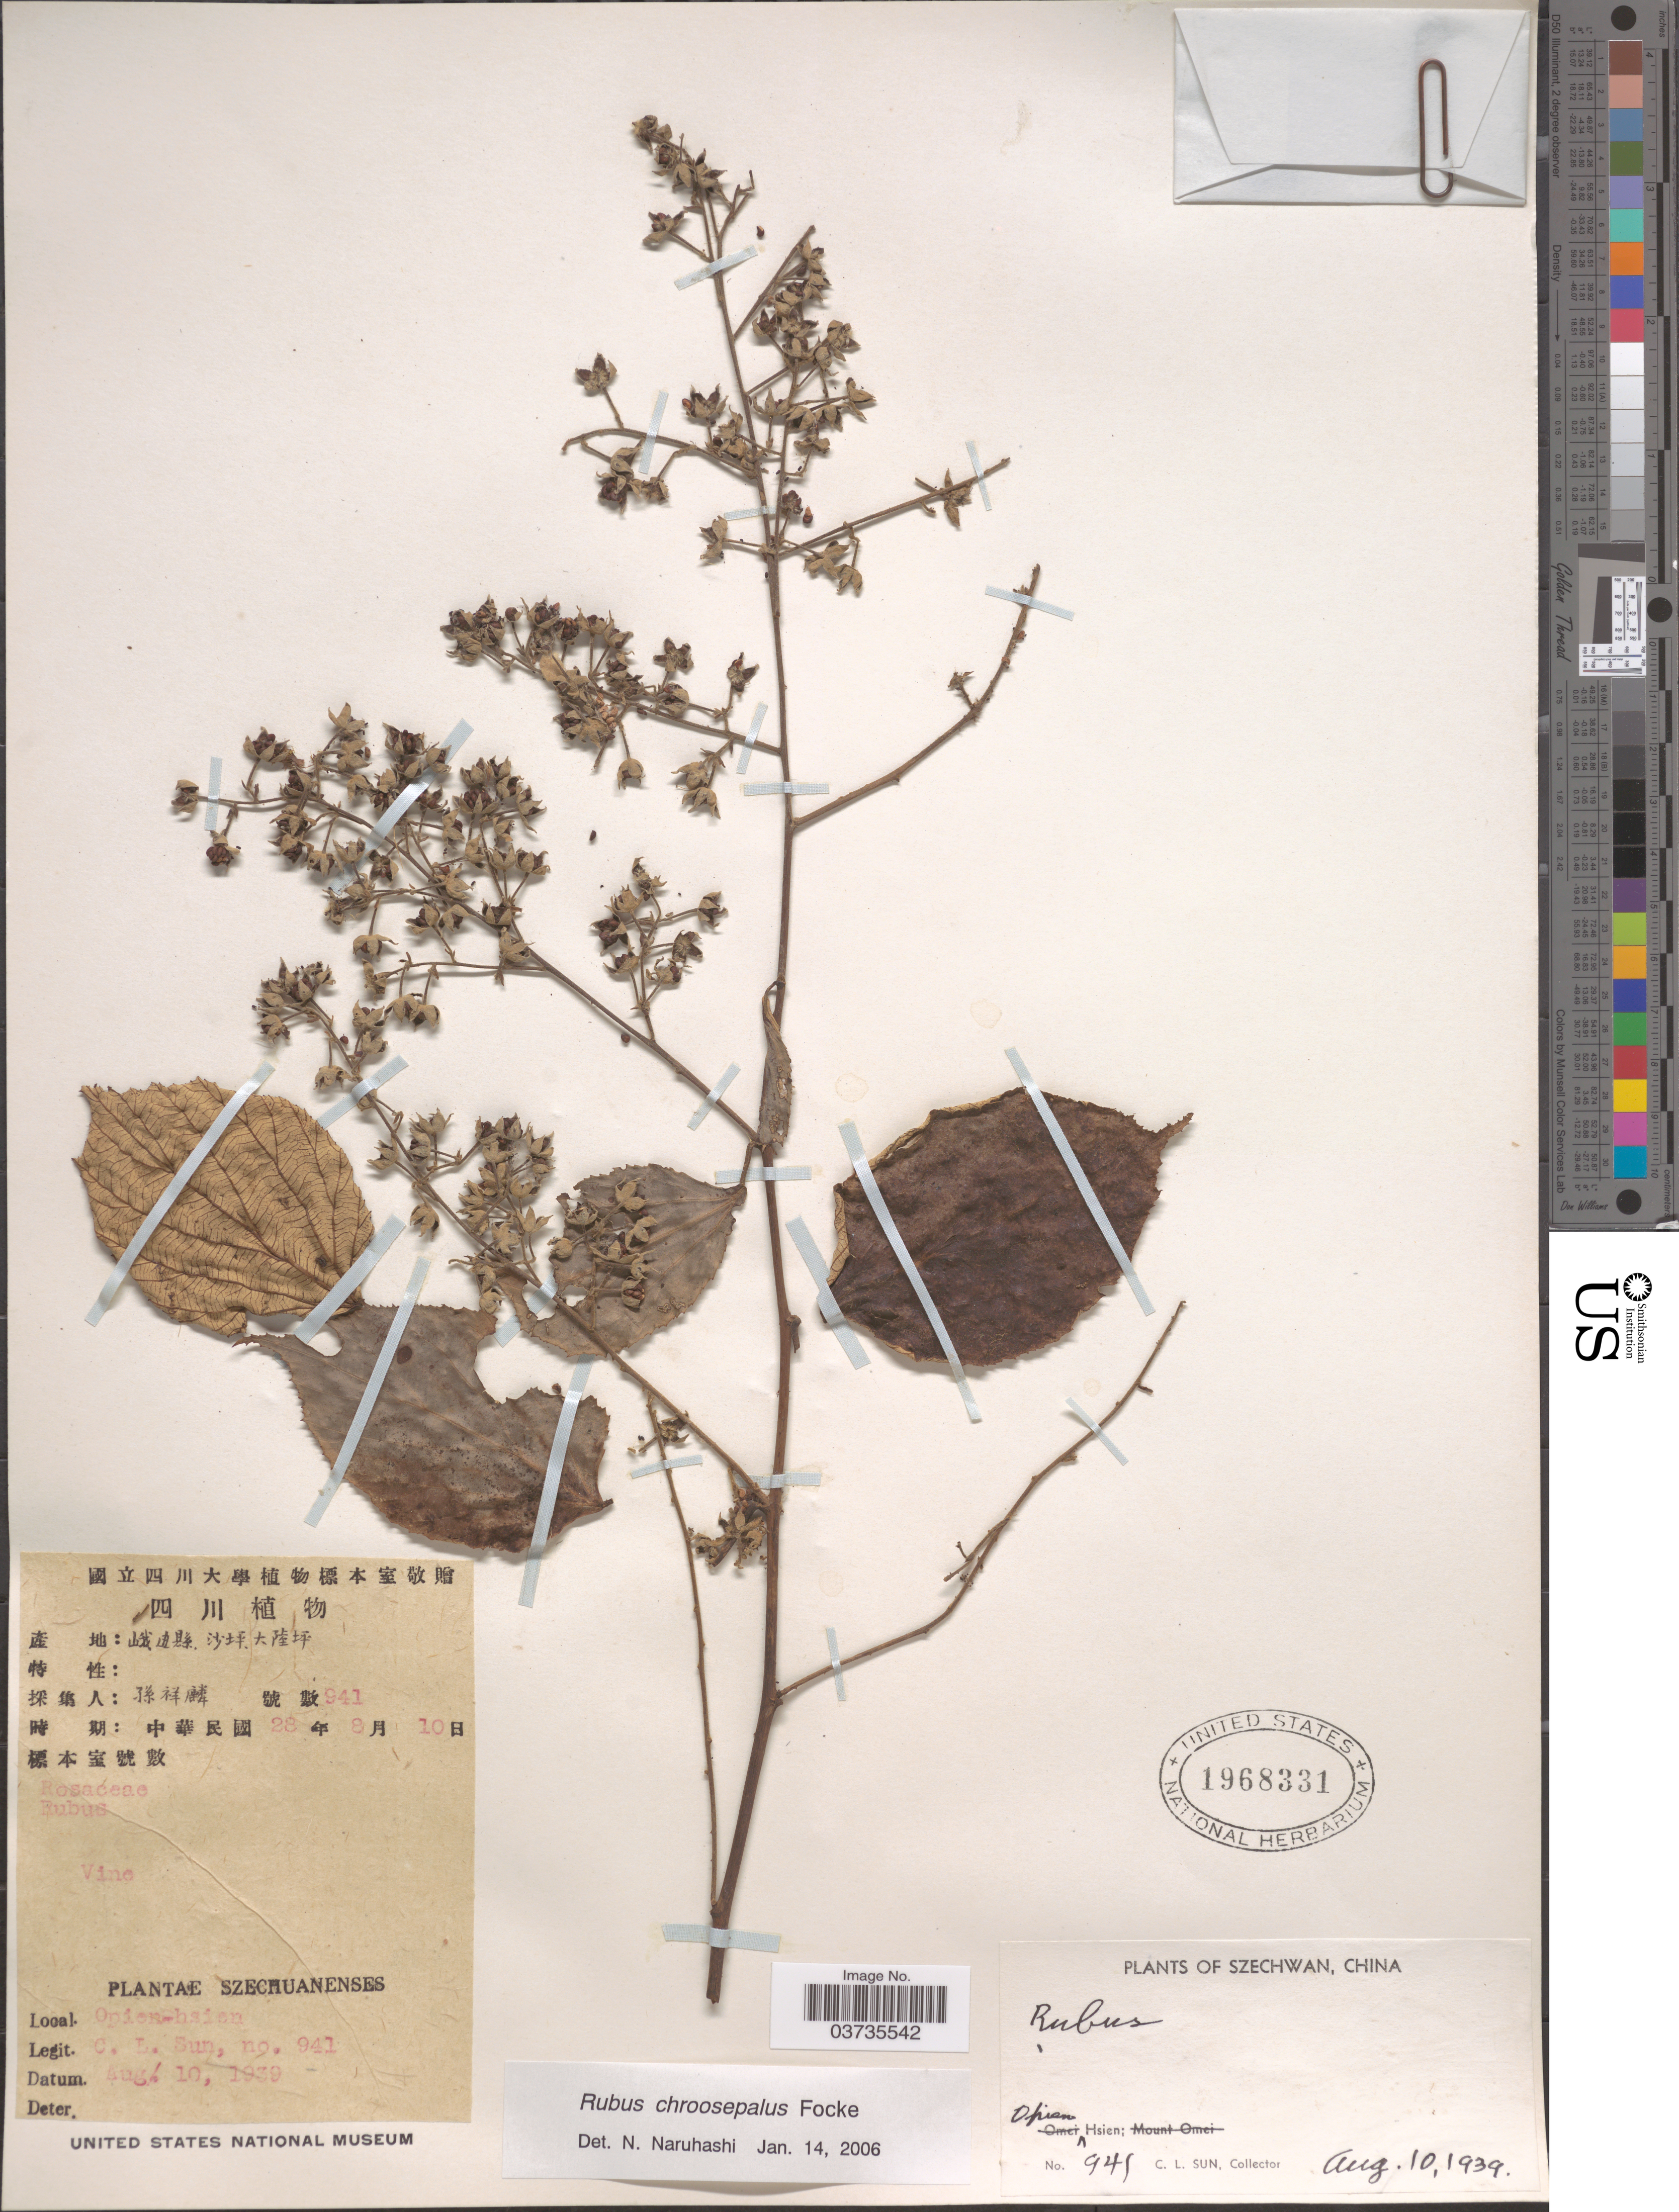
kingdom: Plantae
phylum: Tracheophyta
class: Magnoliopsida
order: Rosales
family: Rosaceae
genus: Rubus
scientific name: Rubus chroosepalus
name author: Focke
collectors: C. Sun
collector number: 941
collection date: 1939-08-10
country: China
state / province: Sichuan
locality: Szechwan, Opien-hsien.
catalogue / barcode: US 1968331